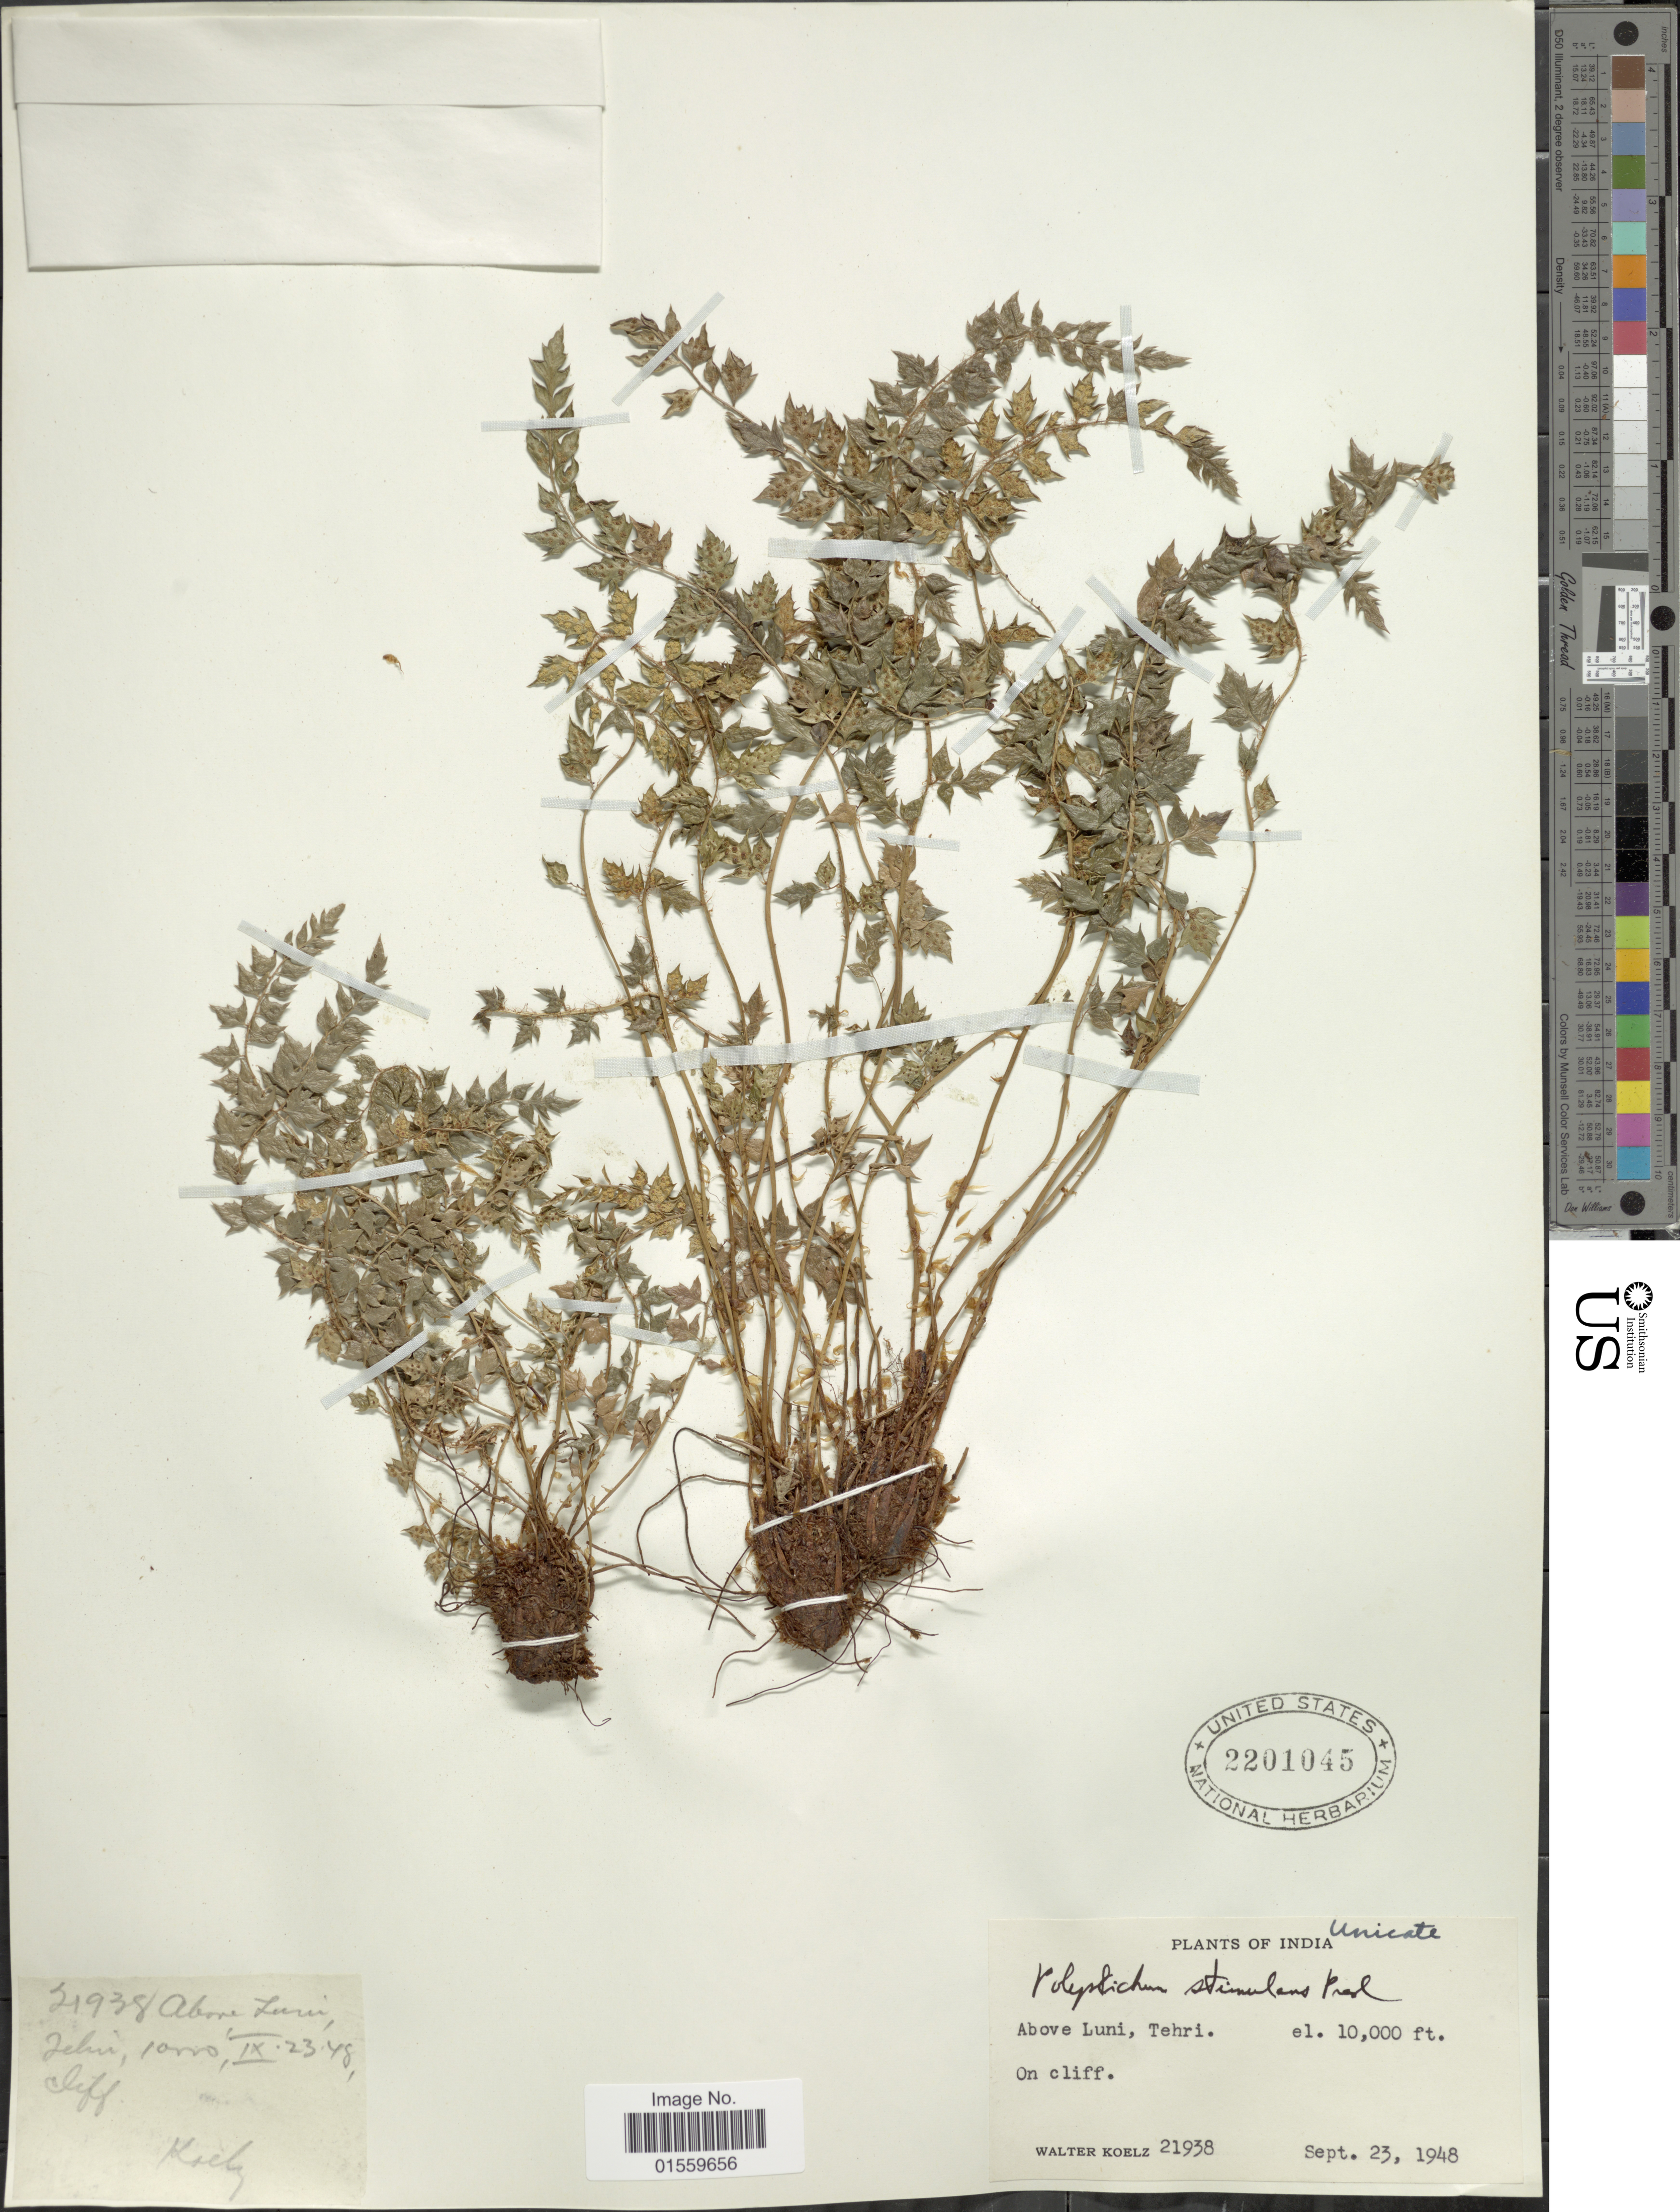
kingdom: Plantae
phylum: Tracheophyta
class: Polypodiopsida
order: Polypodiales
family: Dryopteridaceae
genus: Polystichum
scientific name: Polystichum stimulans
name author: (Kunze ex Mett.) Bedd.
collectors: W. N. Koelz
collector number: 21938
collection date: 1948-09-23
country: India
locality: Above Luni, Tehri.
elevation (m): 3048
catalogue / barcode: US 2201045